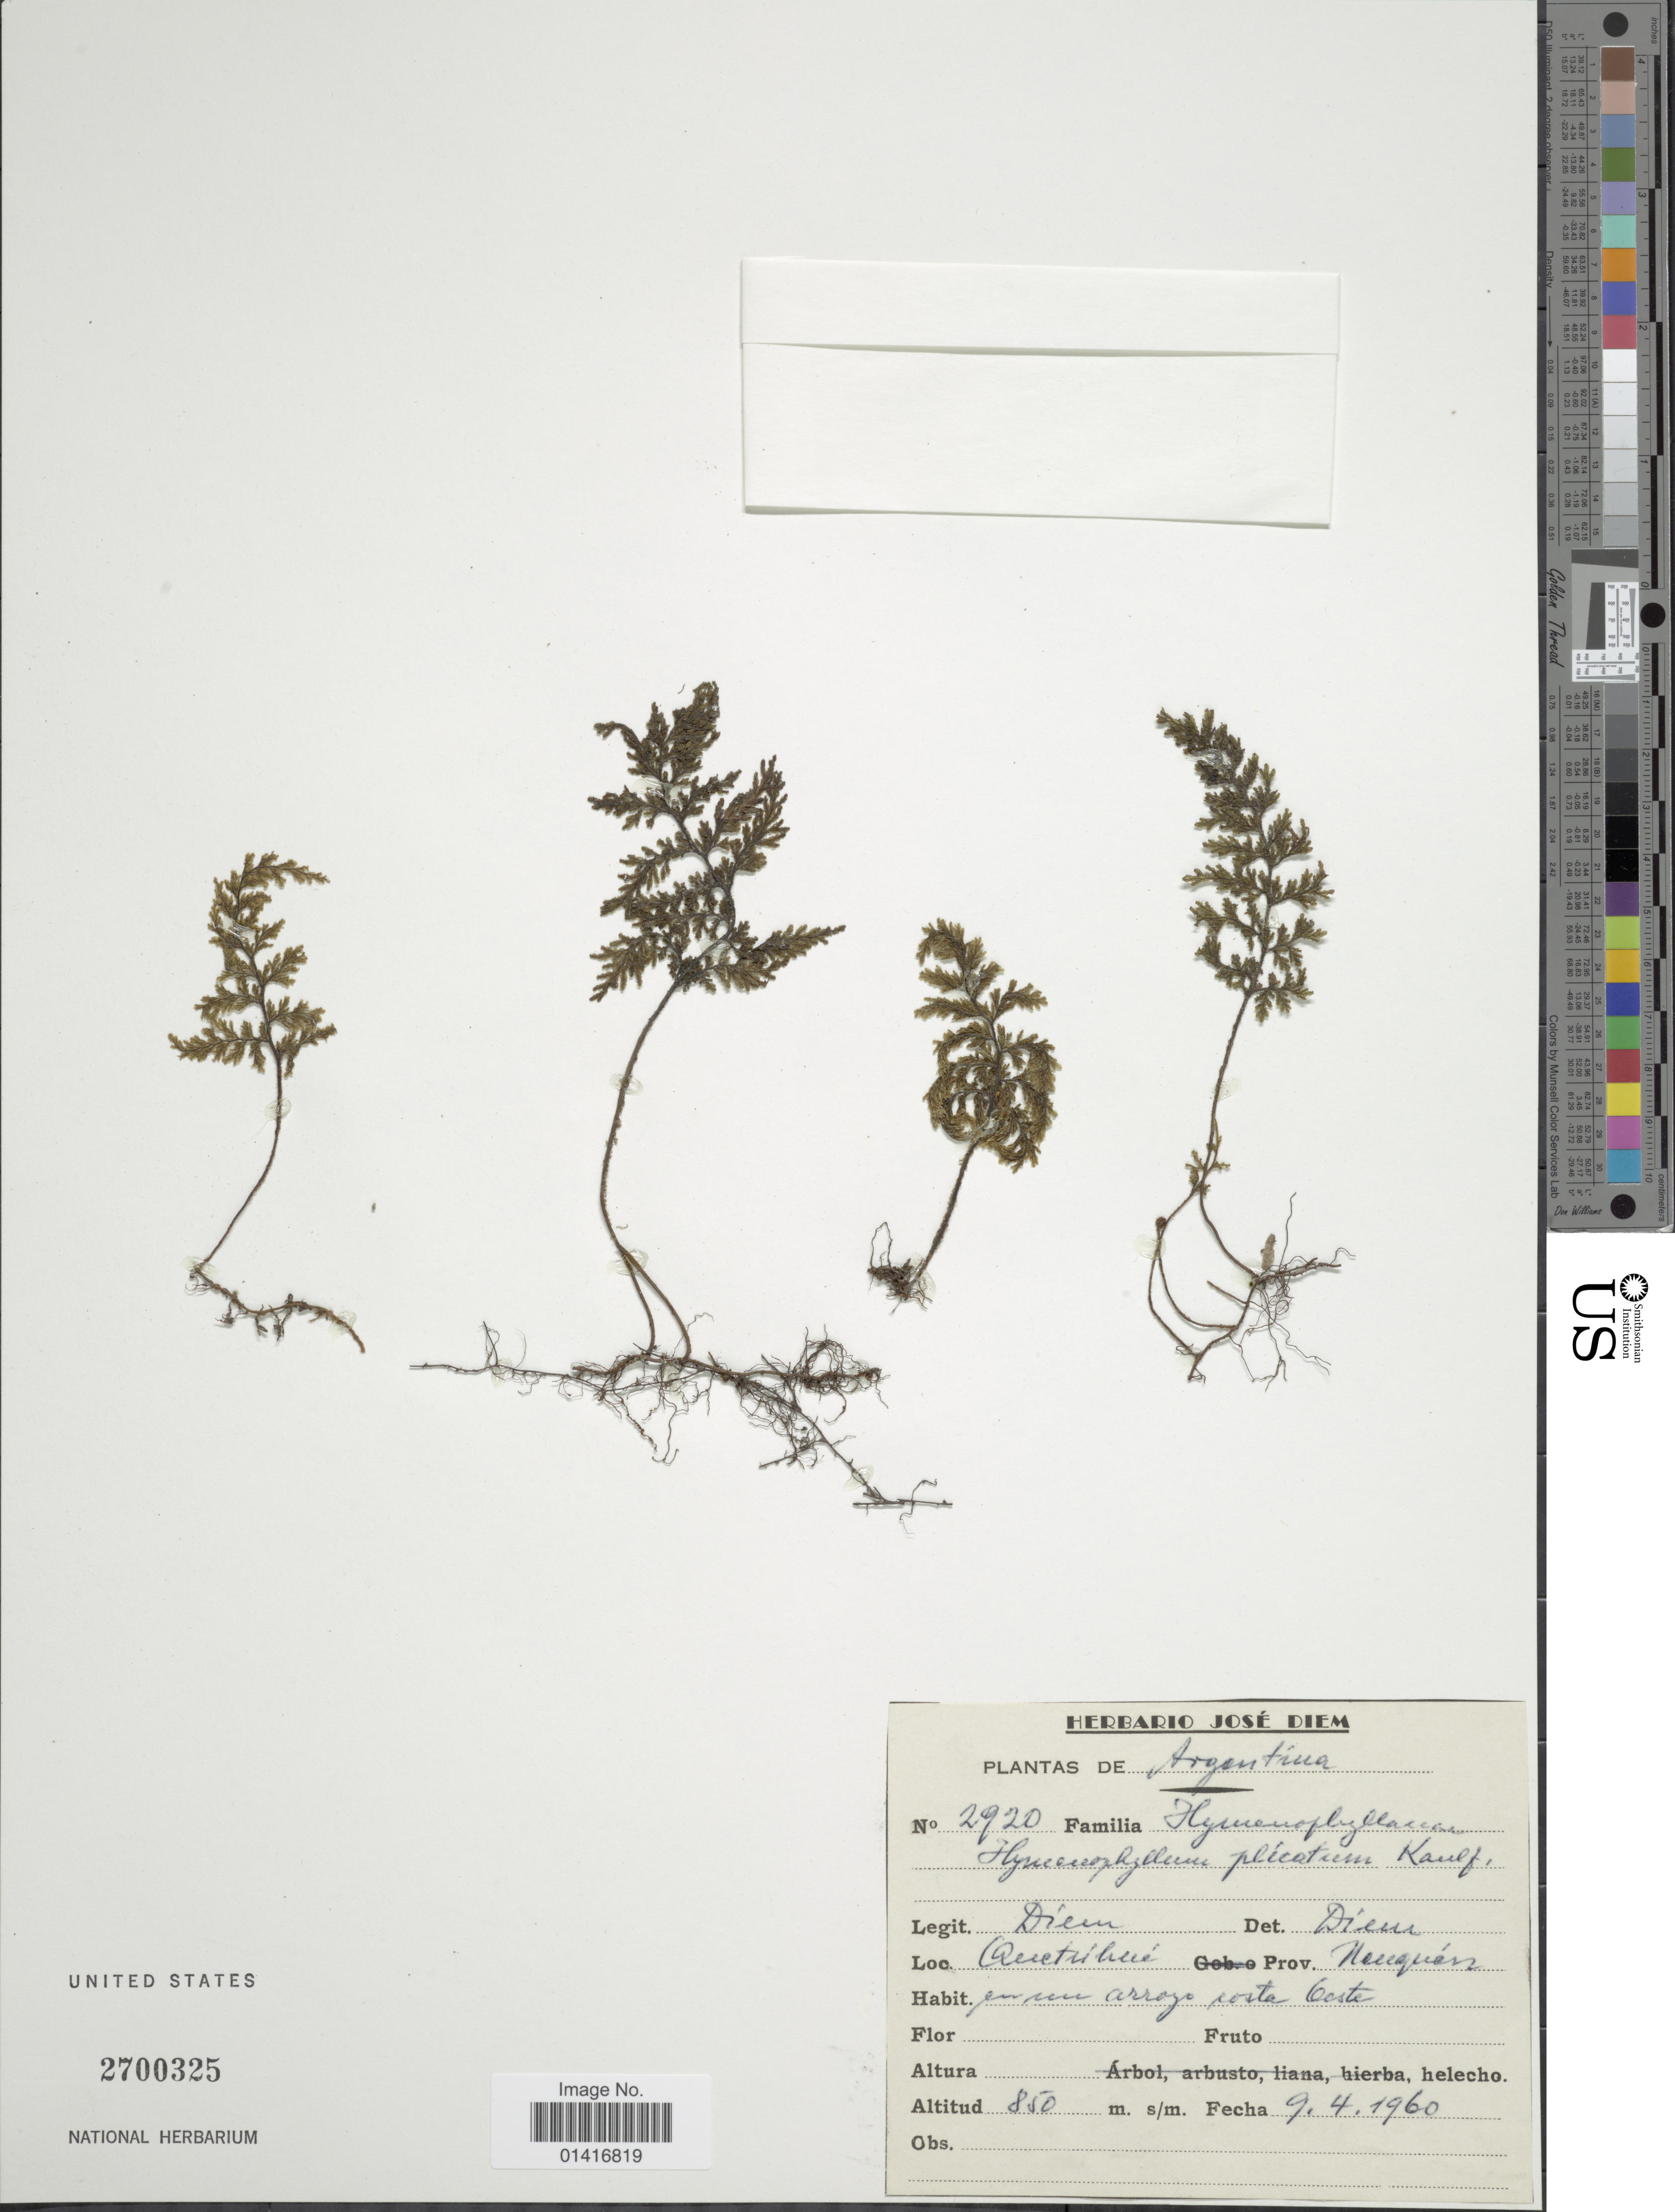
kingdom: Plantae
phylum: Tracheophyta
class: Polypodiopsida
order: Hymenophyllales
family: Hymenophyllaceae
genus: Hymenophyllum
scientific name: Hymenophyllum plicatum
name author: Kaulf.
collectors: J. Diem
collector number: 2920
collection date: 1960-04-09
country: Argentina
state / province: Neuquen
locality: Quetuihué, en cerro Arroyo costa Oeste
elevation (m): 850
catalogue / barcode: US 2700325